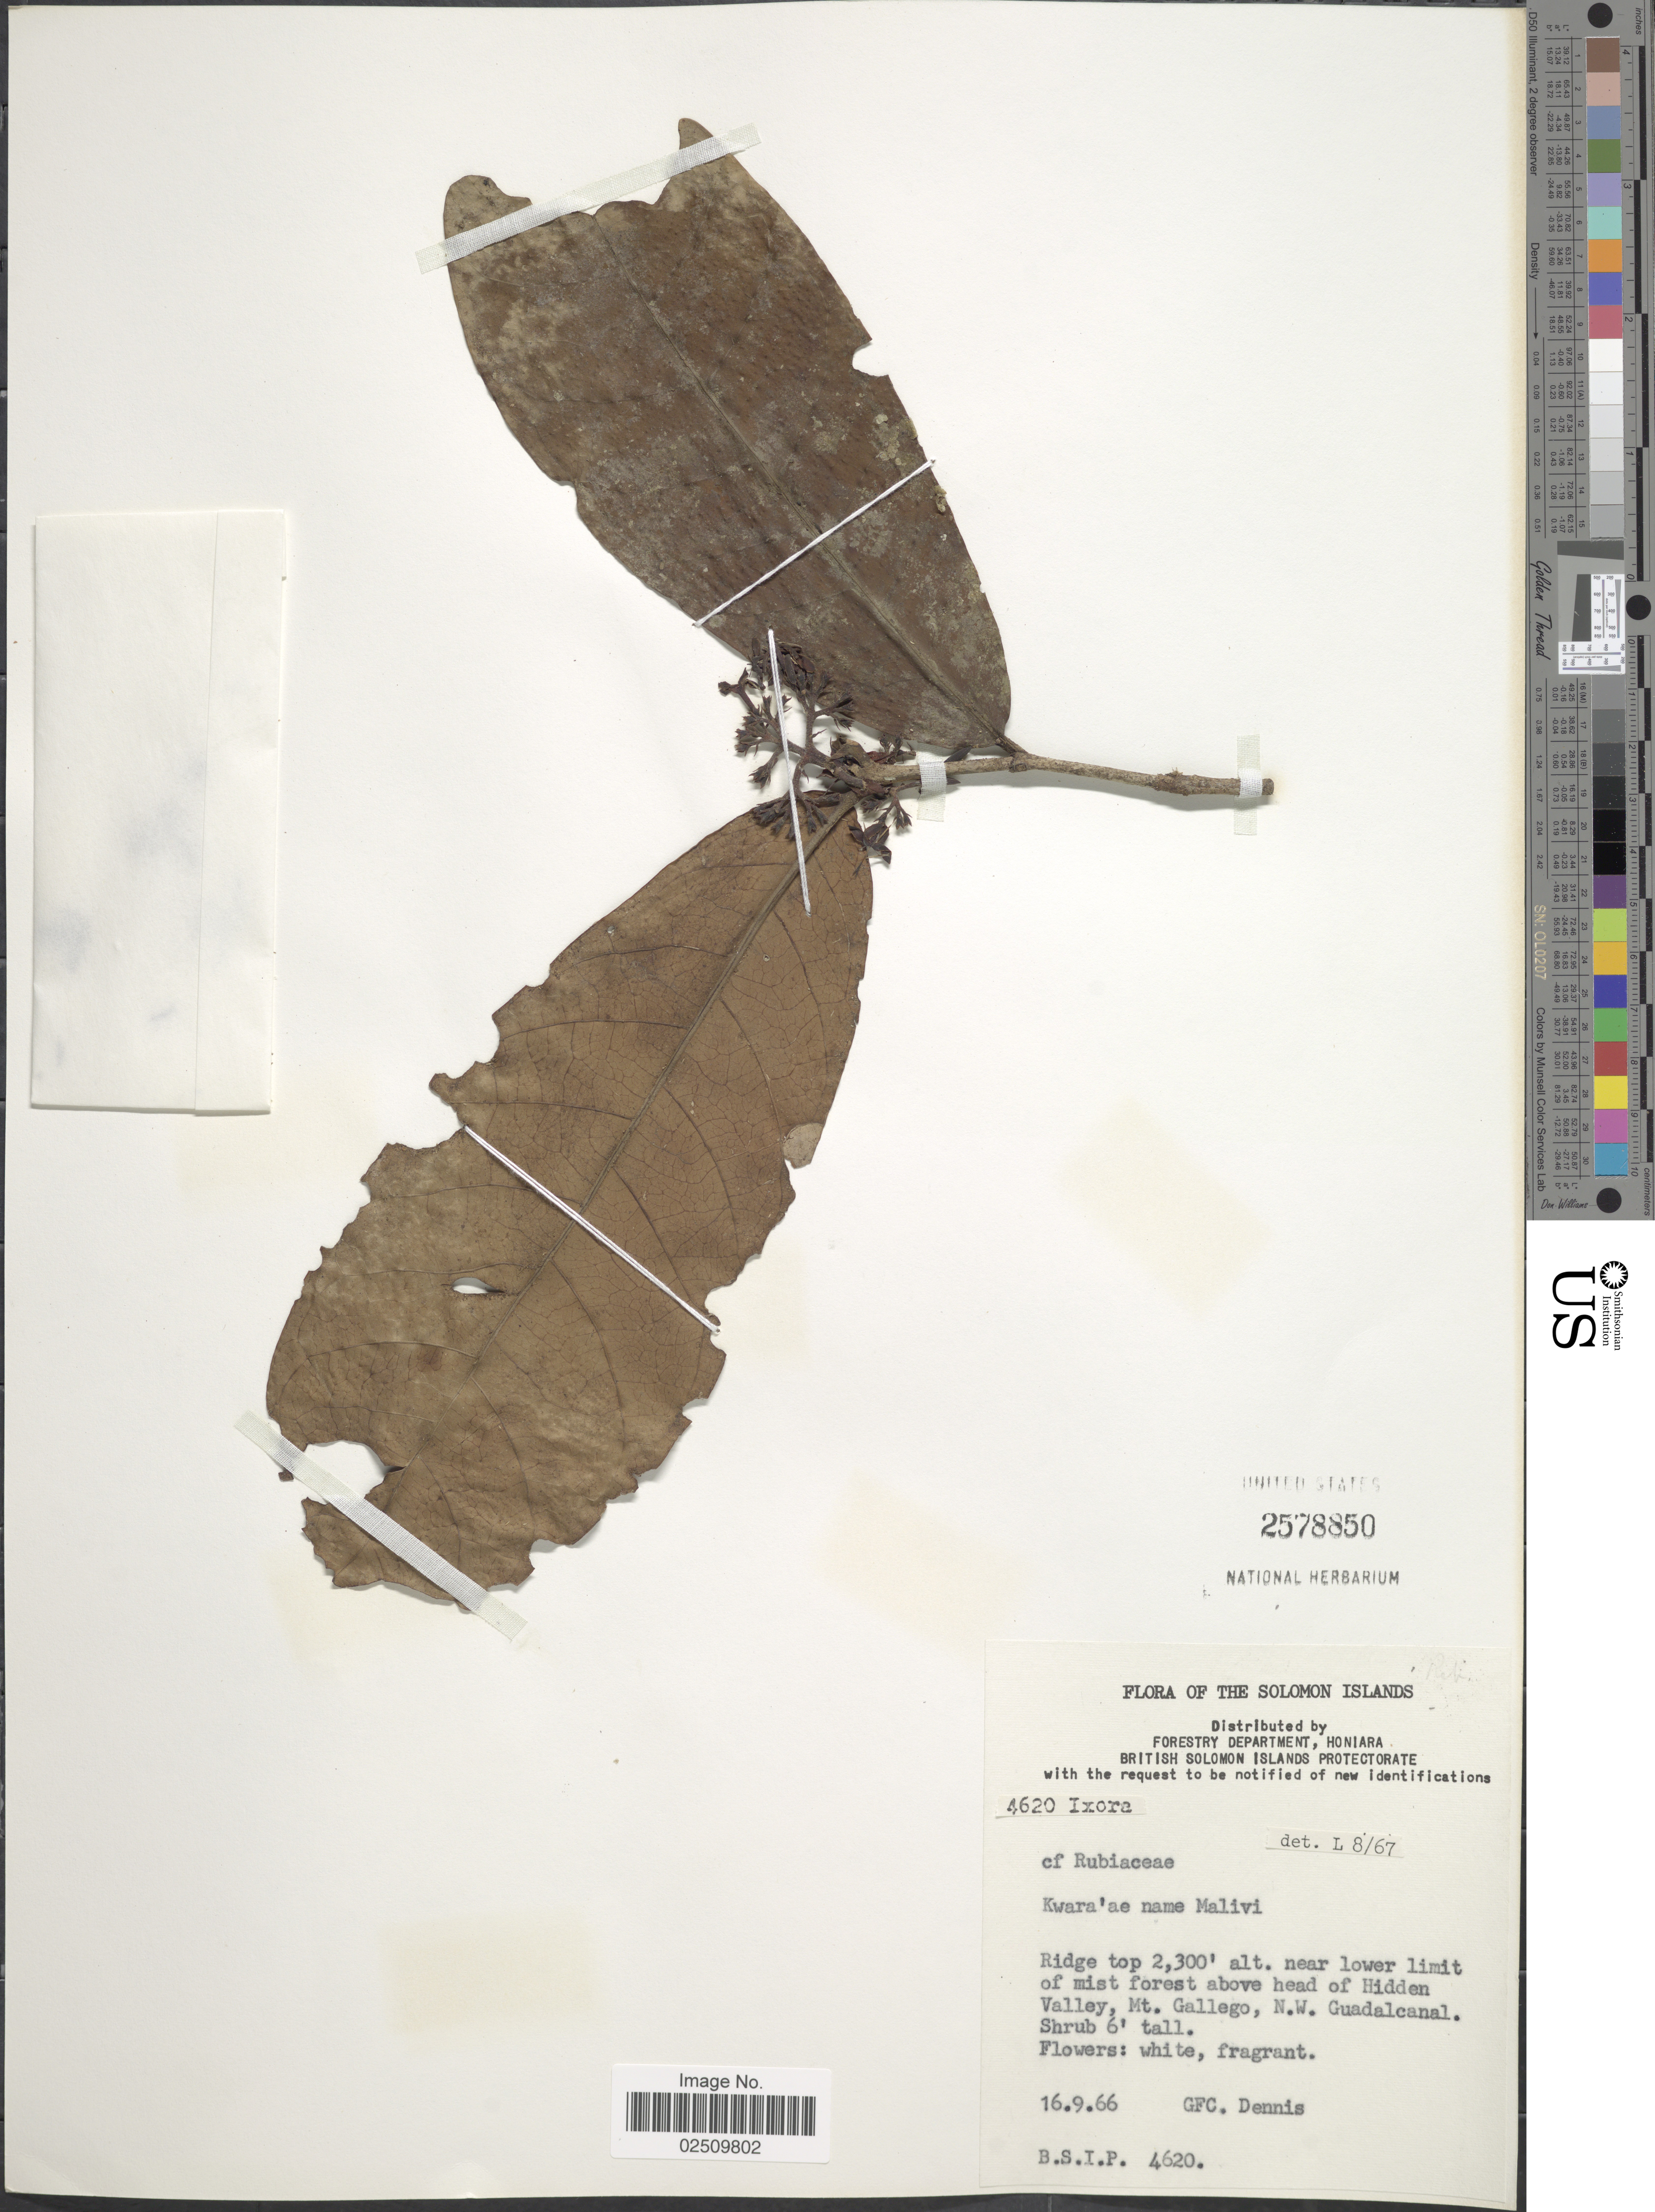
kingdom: Plantae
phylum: Tracheophyta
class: Magnoliopsida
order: Gentianales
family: Rubiaceae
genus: Ixora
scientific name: Ixora sp.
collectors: G. Dennis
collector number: B.S.I.P.4620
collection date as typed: Transcribed d/m/y: 19/9/66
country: Solomon Islands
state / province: Solomon Islands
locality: Kwara'ae name Malivi. Ridge top near lower limit of mist forest above head of Hidden Valley, Mt. Gallego, N.W. Guadalcanal.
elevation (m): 701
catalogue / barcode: US 2578850